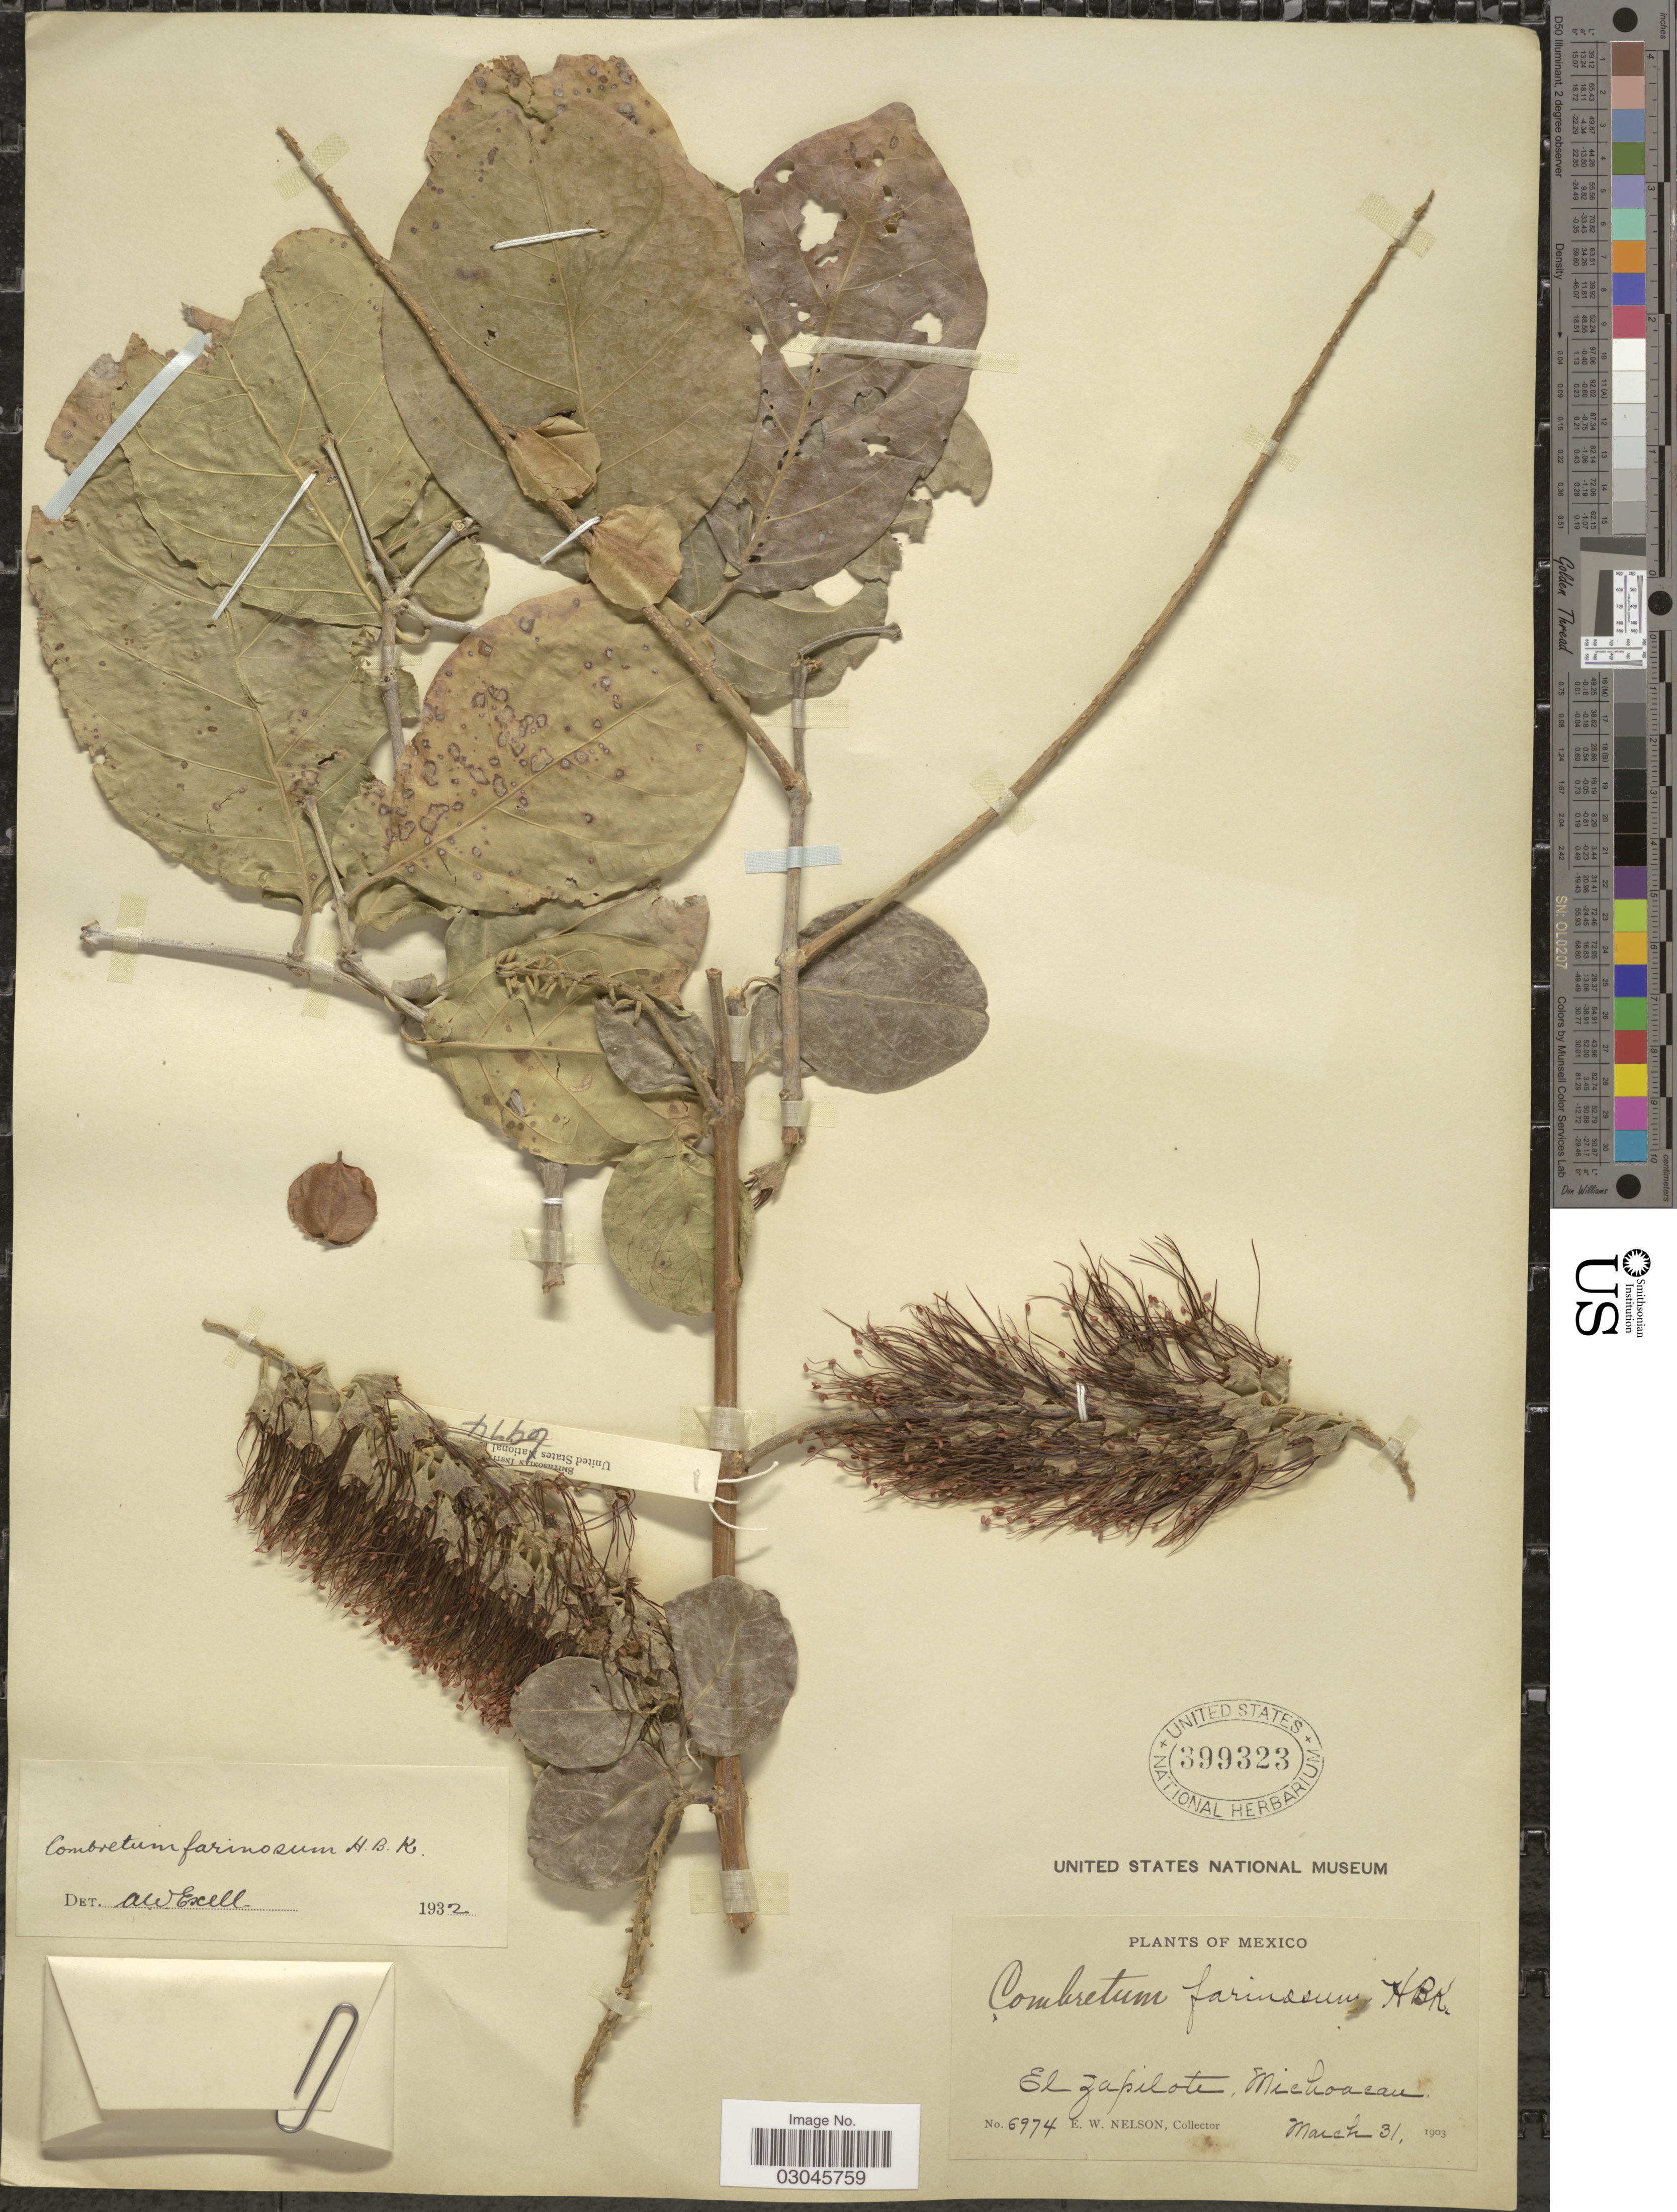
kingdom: Plantae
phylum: Tracheophyta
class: Magnoliopsida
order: Myrtales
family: Combretaceae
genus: Combretum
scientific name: Combretum fruticosum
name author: (Loefl.) Stuntz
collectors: E. W. Nelson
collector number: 6974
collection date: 1903-03-31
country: Mexico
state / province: Michoacán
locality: El Zapilote.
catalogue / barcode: US 399323